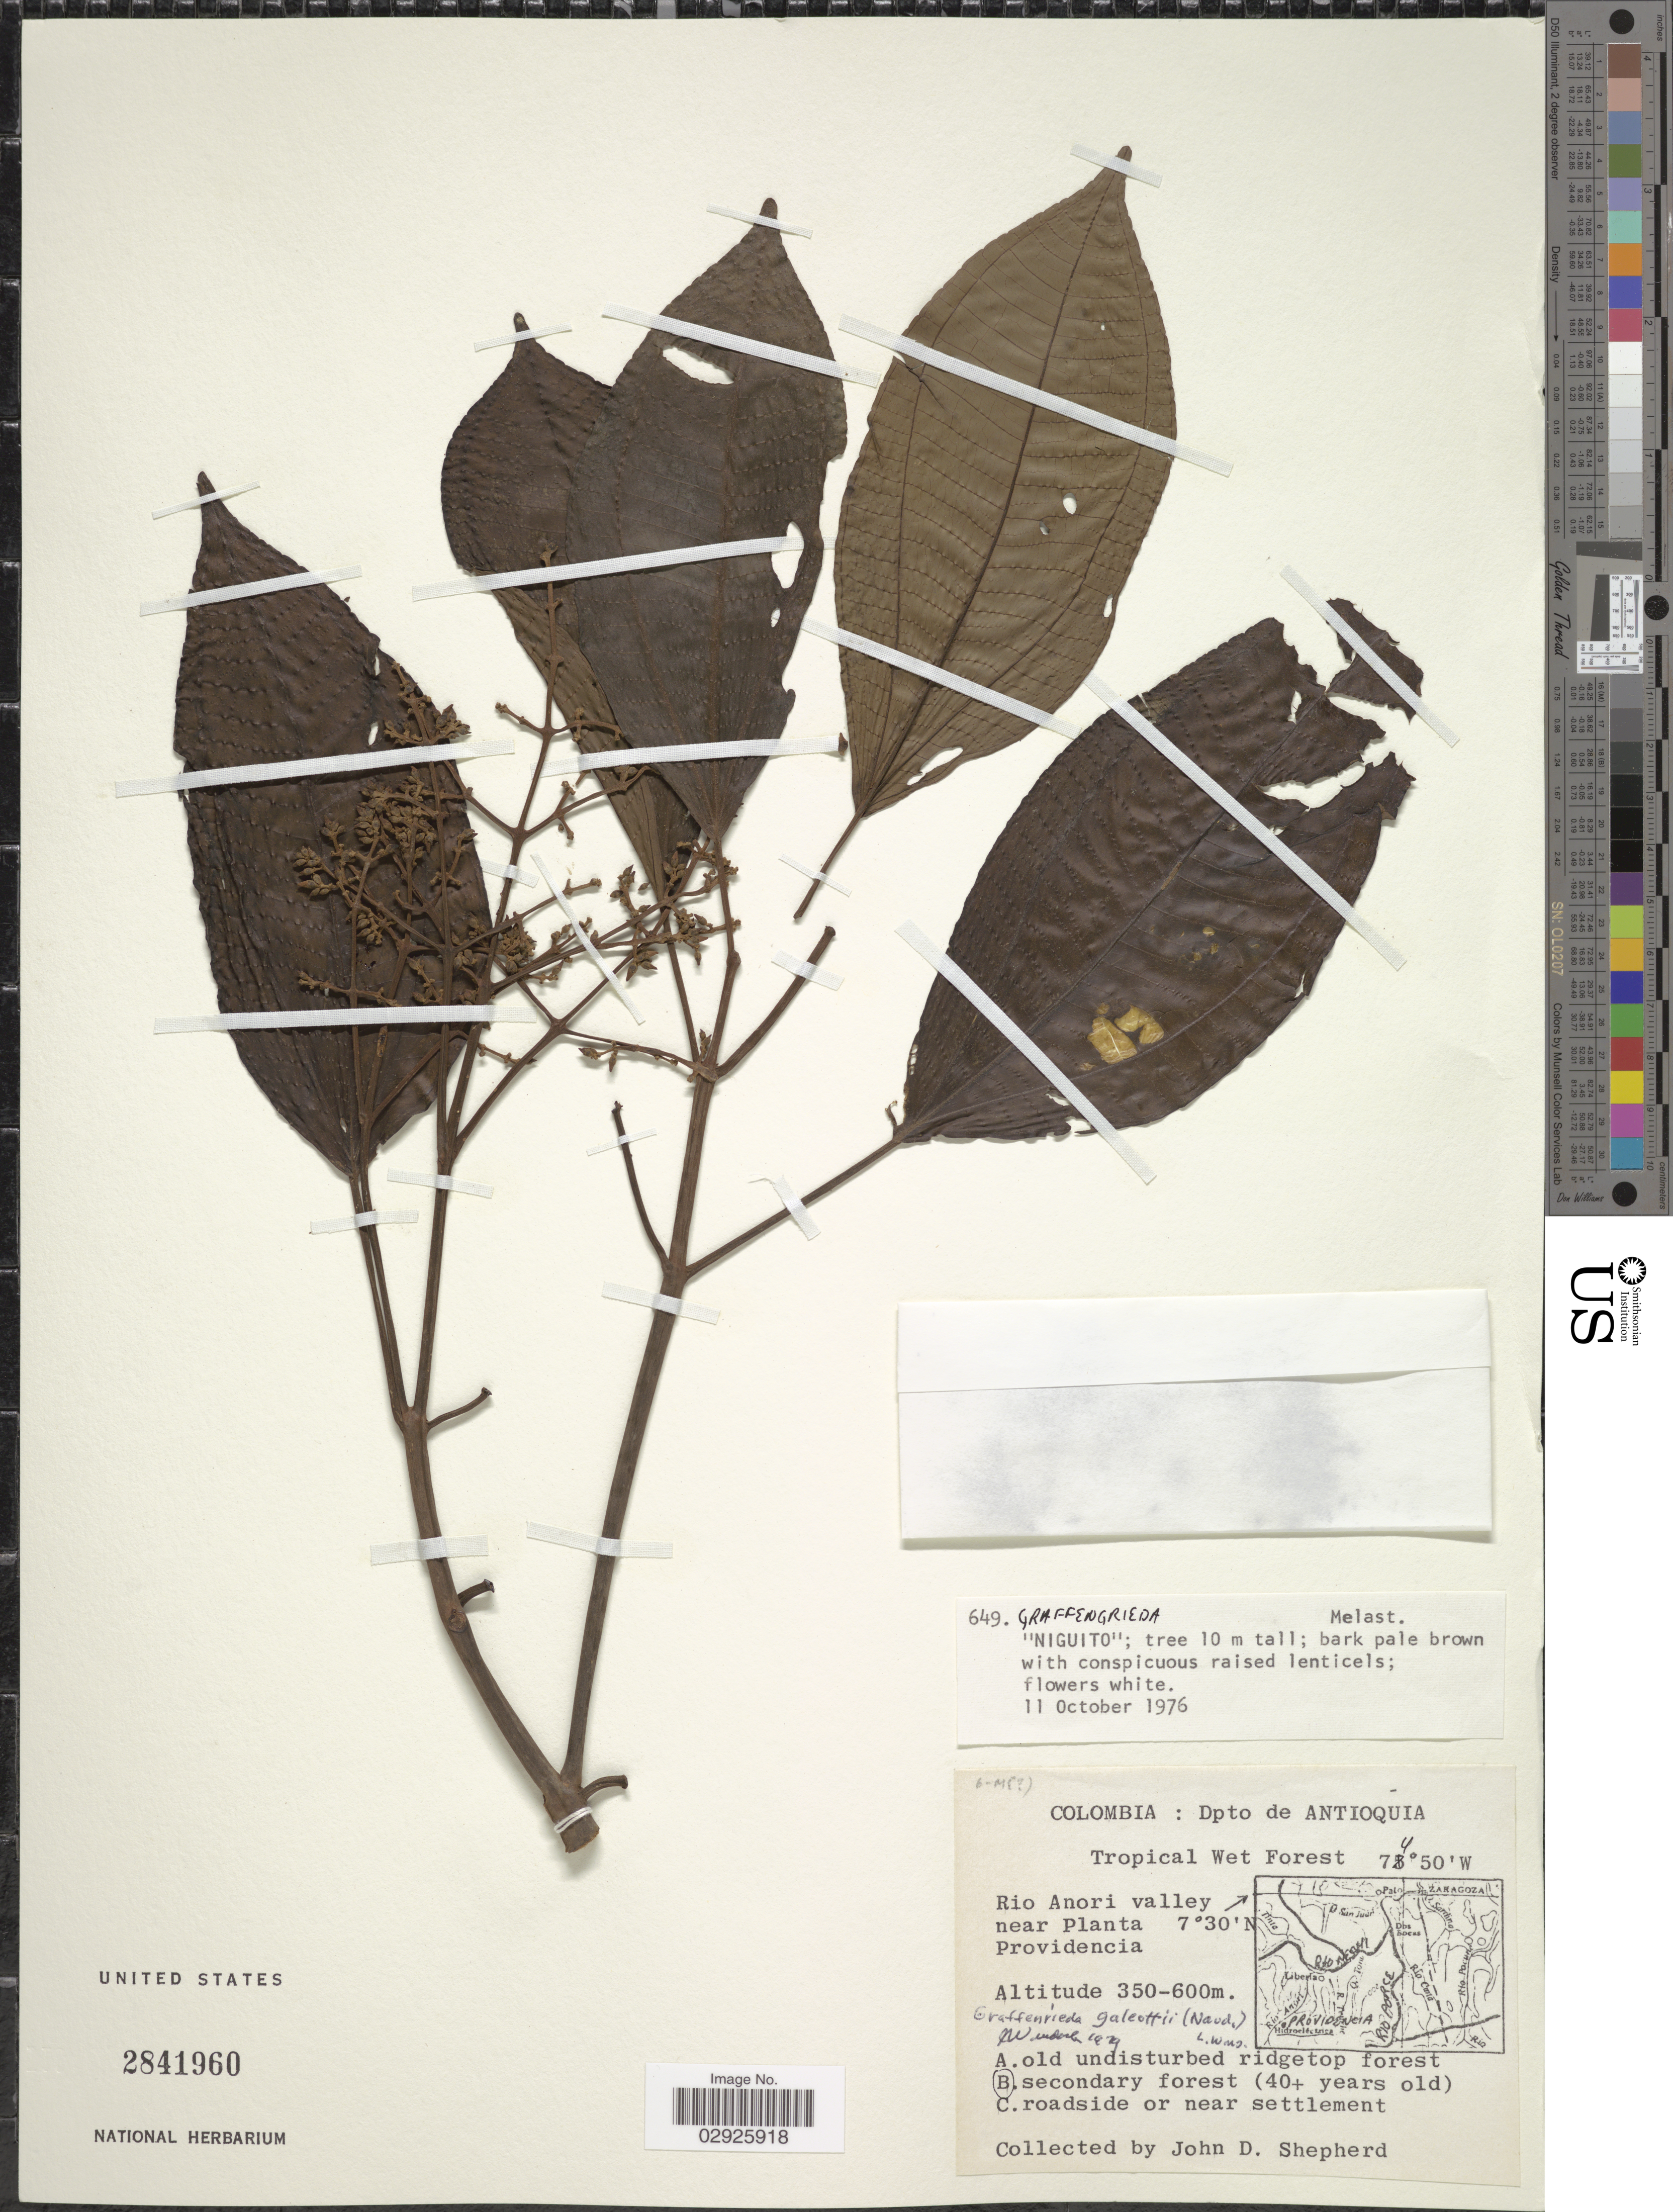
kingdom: Plantae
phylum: Tracheophyta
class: Magnoliopsida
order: Myrtales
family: Melastomataceae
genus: Graffenrieda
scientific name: Graffenrieda galeottii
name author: (Naudin) L.O. Williams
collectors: J. D. Shepherd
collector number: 649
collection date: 1976-10-11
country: Colombia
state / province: Antioquia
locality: Dpto de Antioquia. Rio Anori valley near Planta Providencia.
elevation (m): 350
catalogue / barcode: US 2841960